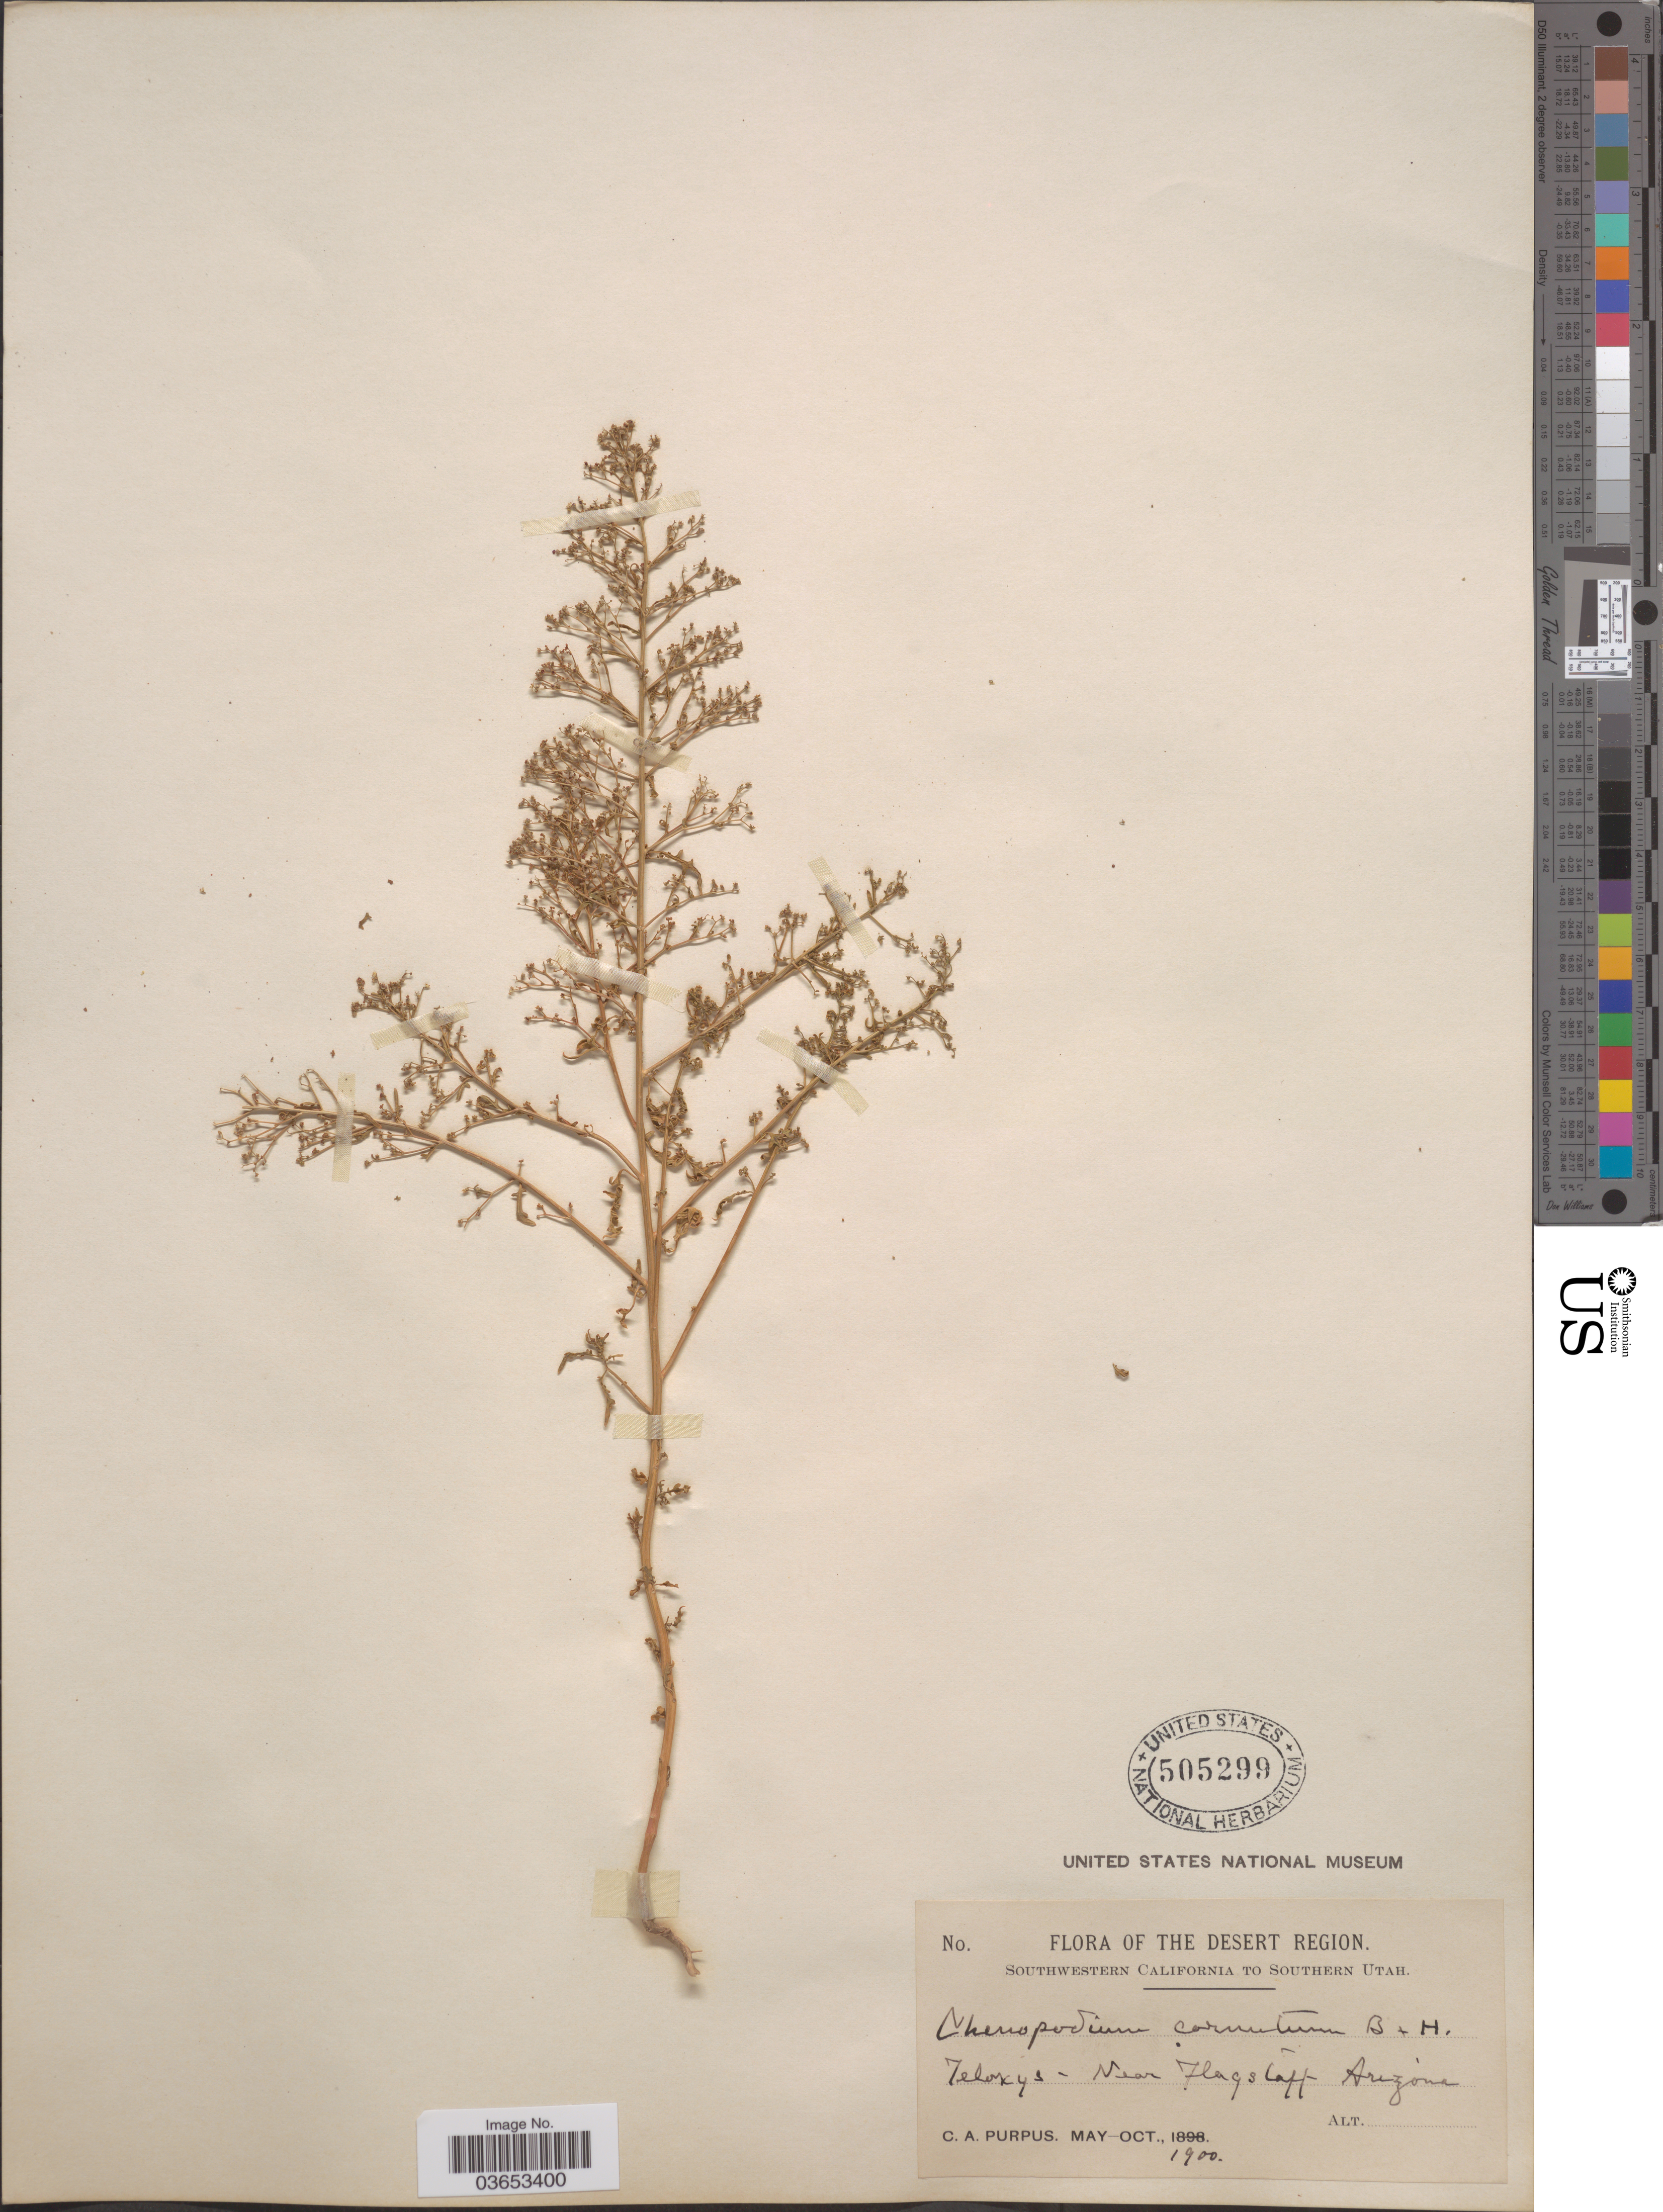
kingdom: Plantae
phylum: Tracheophyta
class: Magnoliopsida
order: Caryophyllales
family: Amaranthaceae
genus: Chenopodium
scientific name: Chenopodium incisum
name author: Poir.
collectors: C. A. Purpus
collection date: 1900-05/1900-10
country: United States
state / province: Arizona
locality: Teloxys - Near Flagstaff. Desert Region.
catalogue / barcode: US 505299